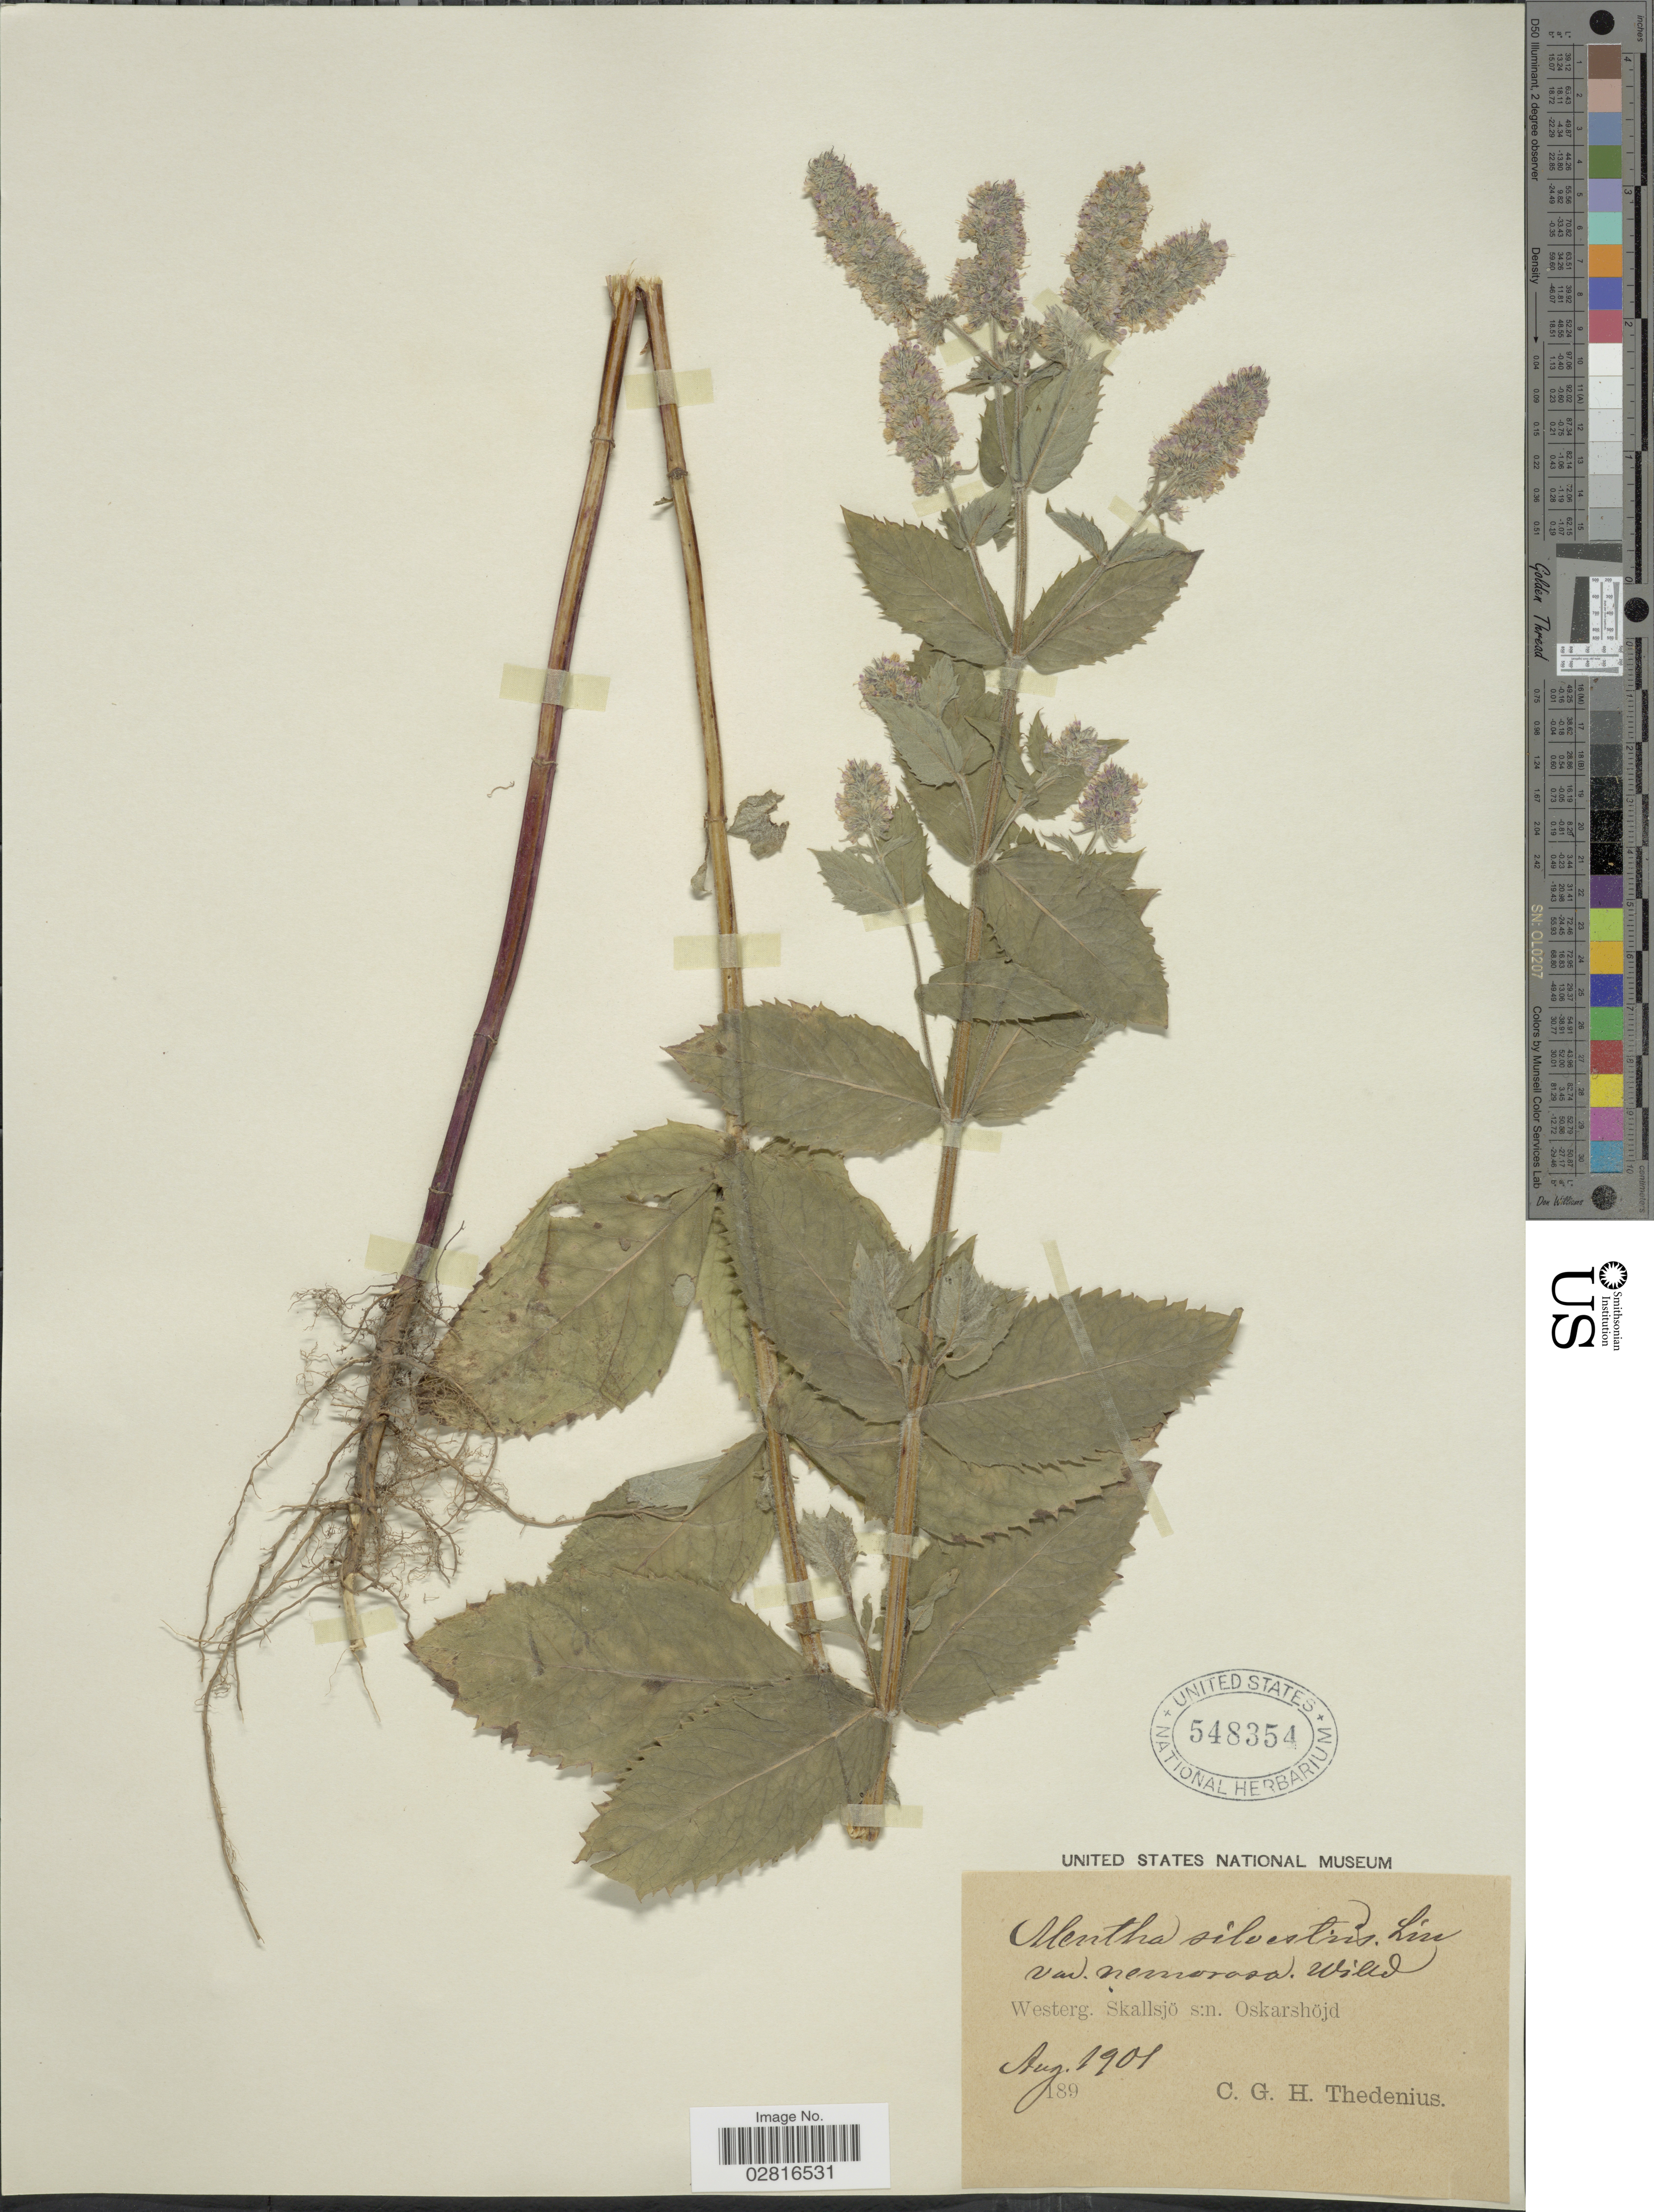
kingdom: Plantae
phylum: Tracheophyta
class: Magnoliopsida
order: Lamiales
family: Lamiaceae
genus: Mentha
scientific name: Mentha nemorosa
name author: Willd.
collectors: C. Thedenius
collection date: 1901-08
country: Sweden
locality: Westerg. Skallsjö s:n. Oskarshöjd.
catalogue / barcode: US 548354